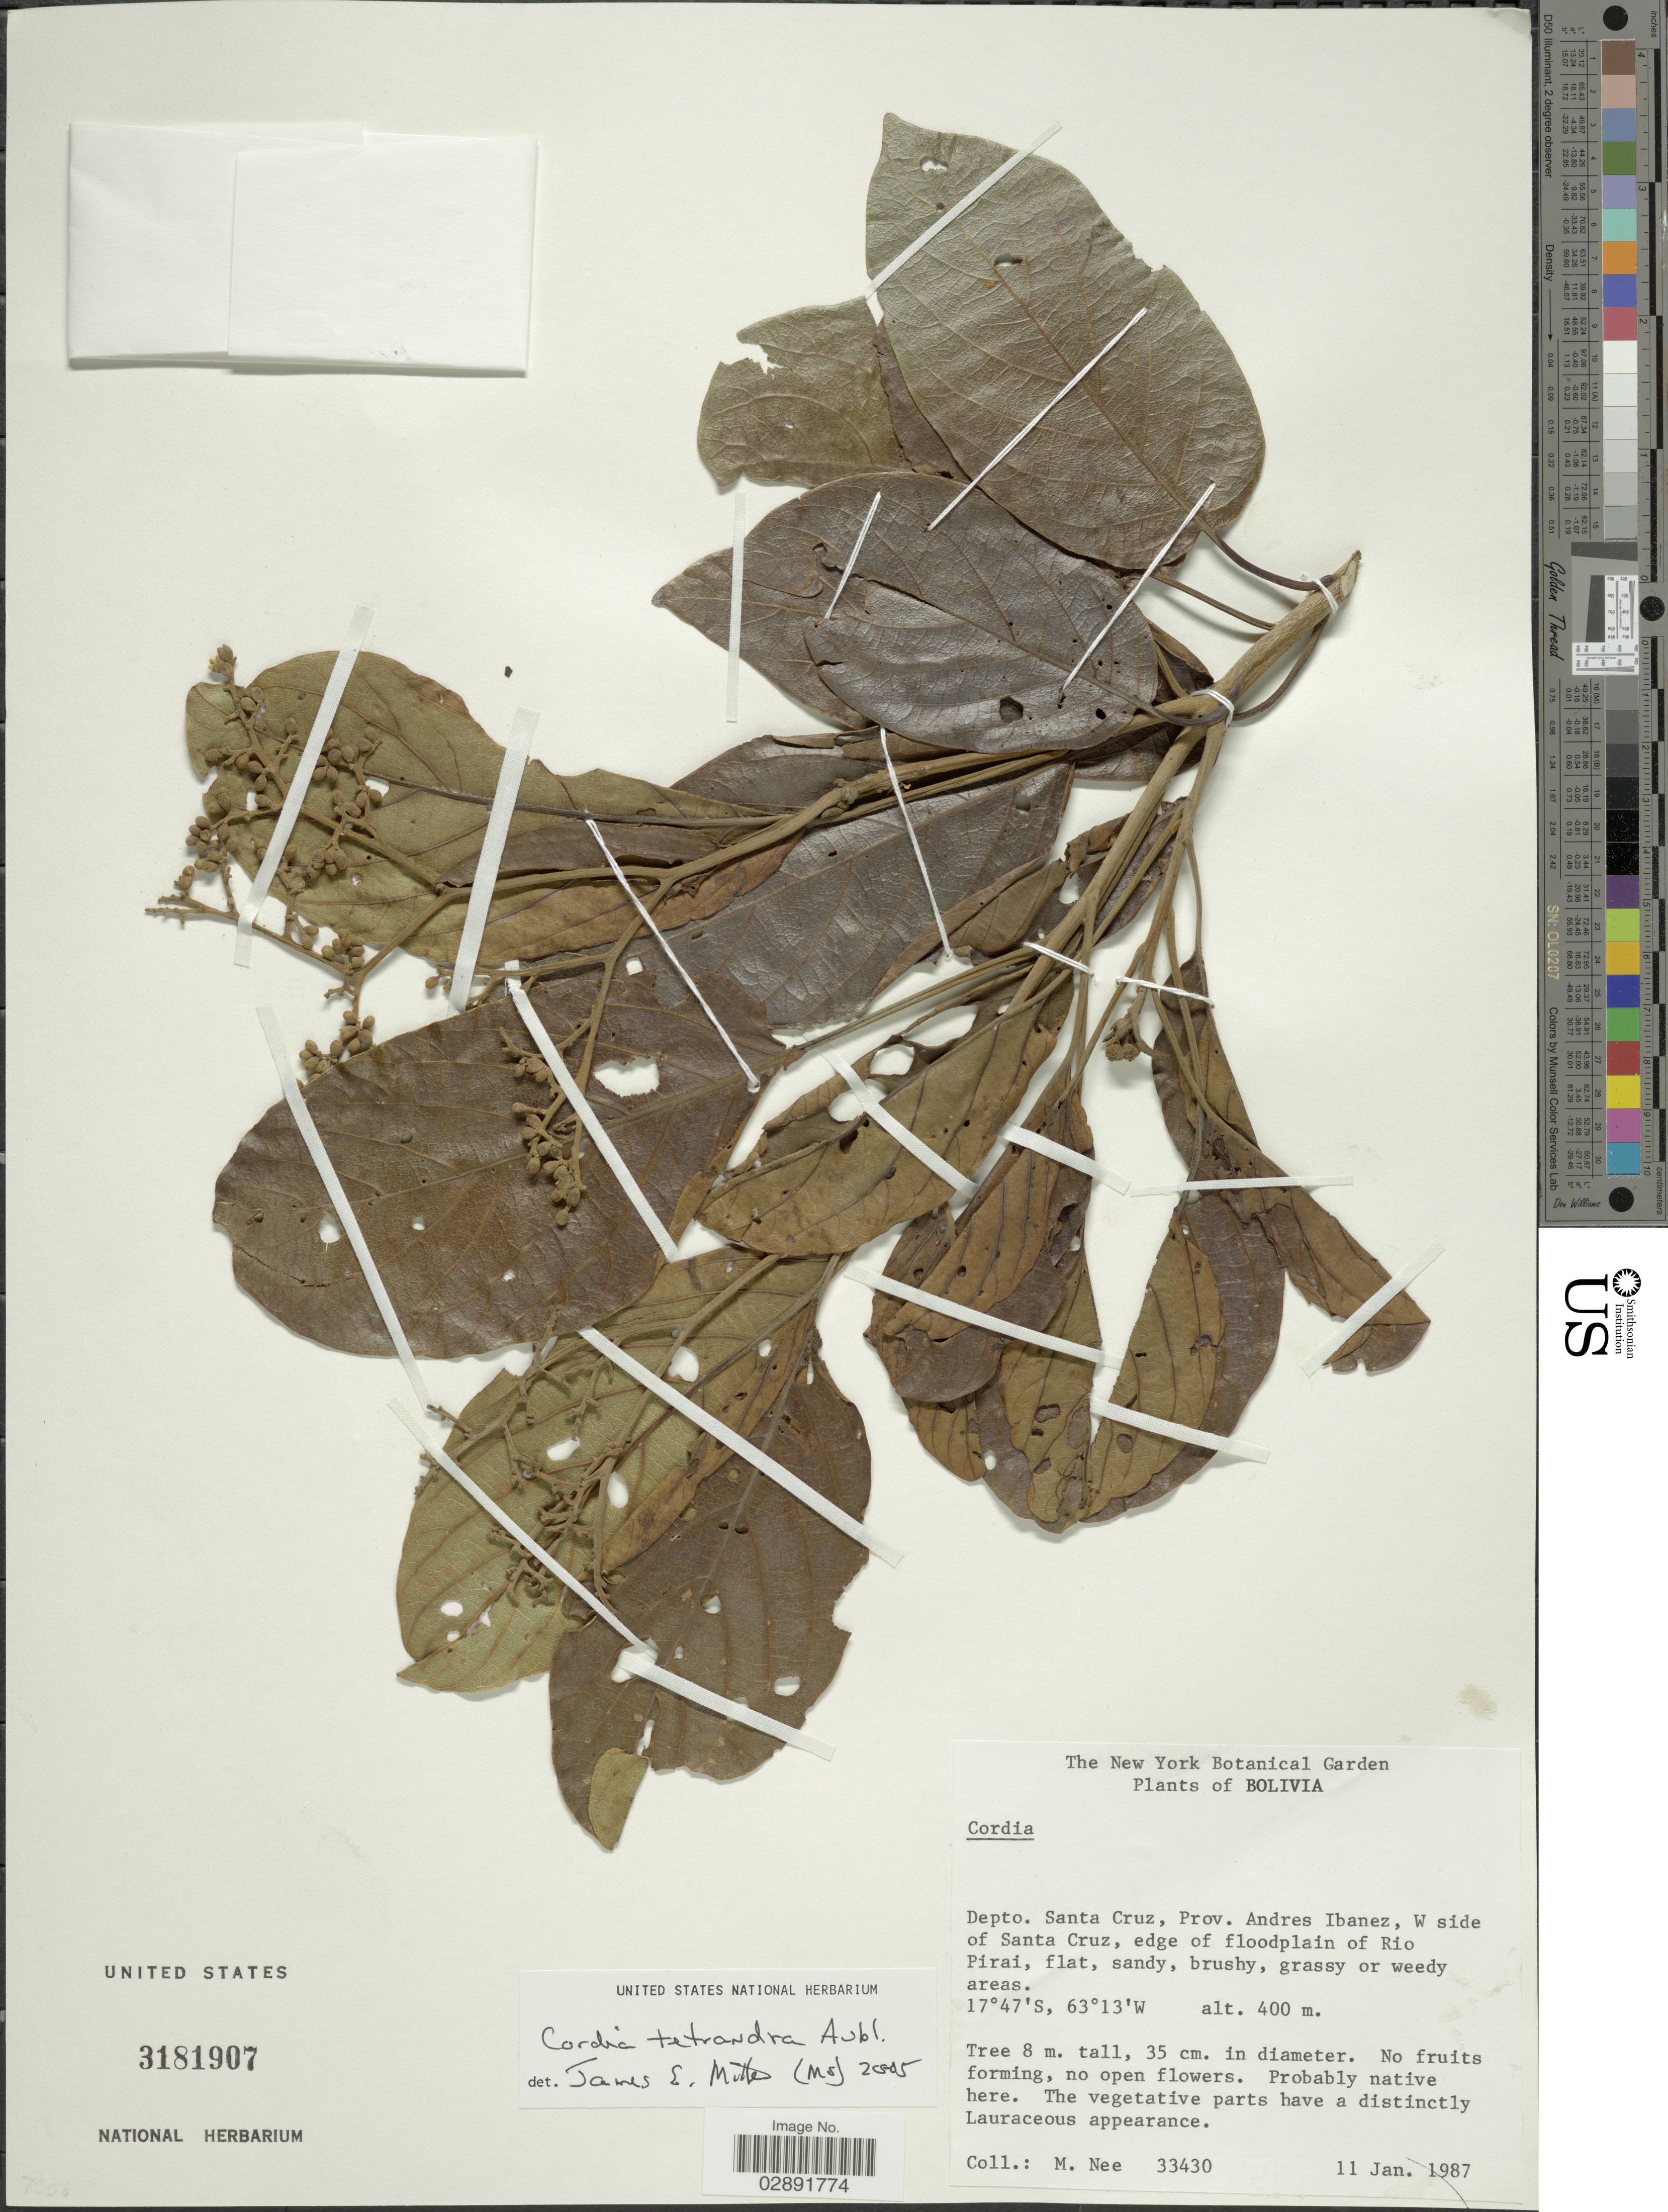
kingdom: Plantae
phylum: Tracheophyta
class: Magnoliopsida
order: Boraginales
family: Cordiaceae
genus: Cordia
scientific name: Cordia tetrandra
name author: Aubl.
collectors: M. Nee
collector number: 33430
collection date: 1987-01-11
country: Bolivia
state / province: Santa Cruz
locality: Depto. Santa Cruz, Prov. Andres Ibanez, W side of Santa Cruz, edge of floodplain of Rio Pirai.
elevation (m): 400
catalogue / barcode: US 3181907